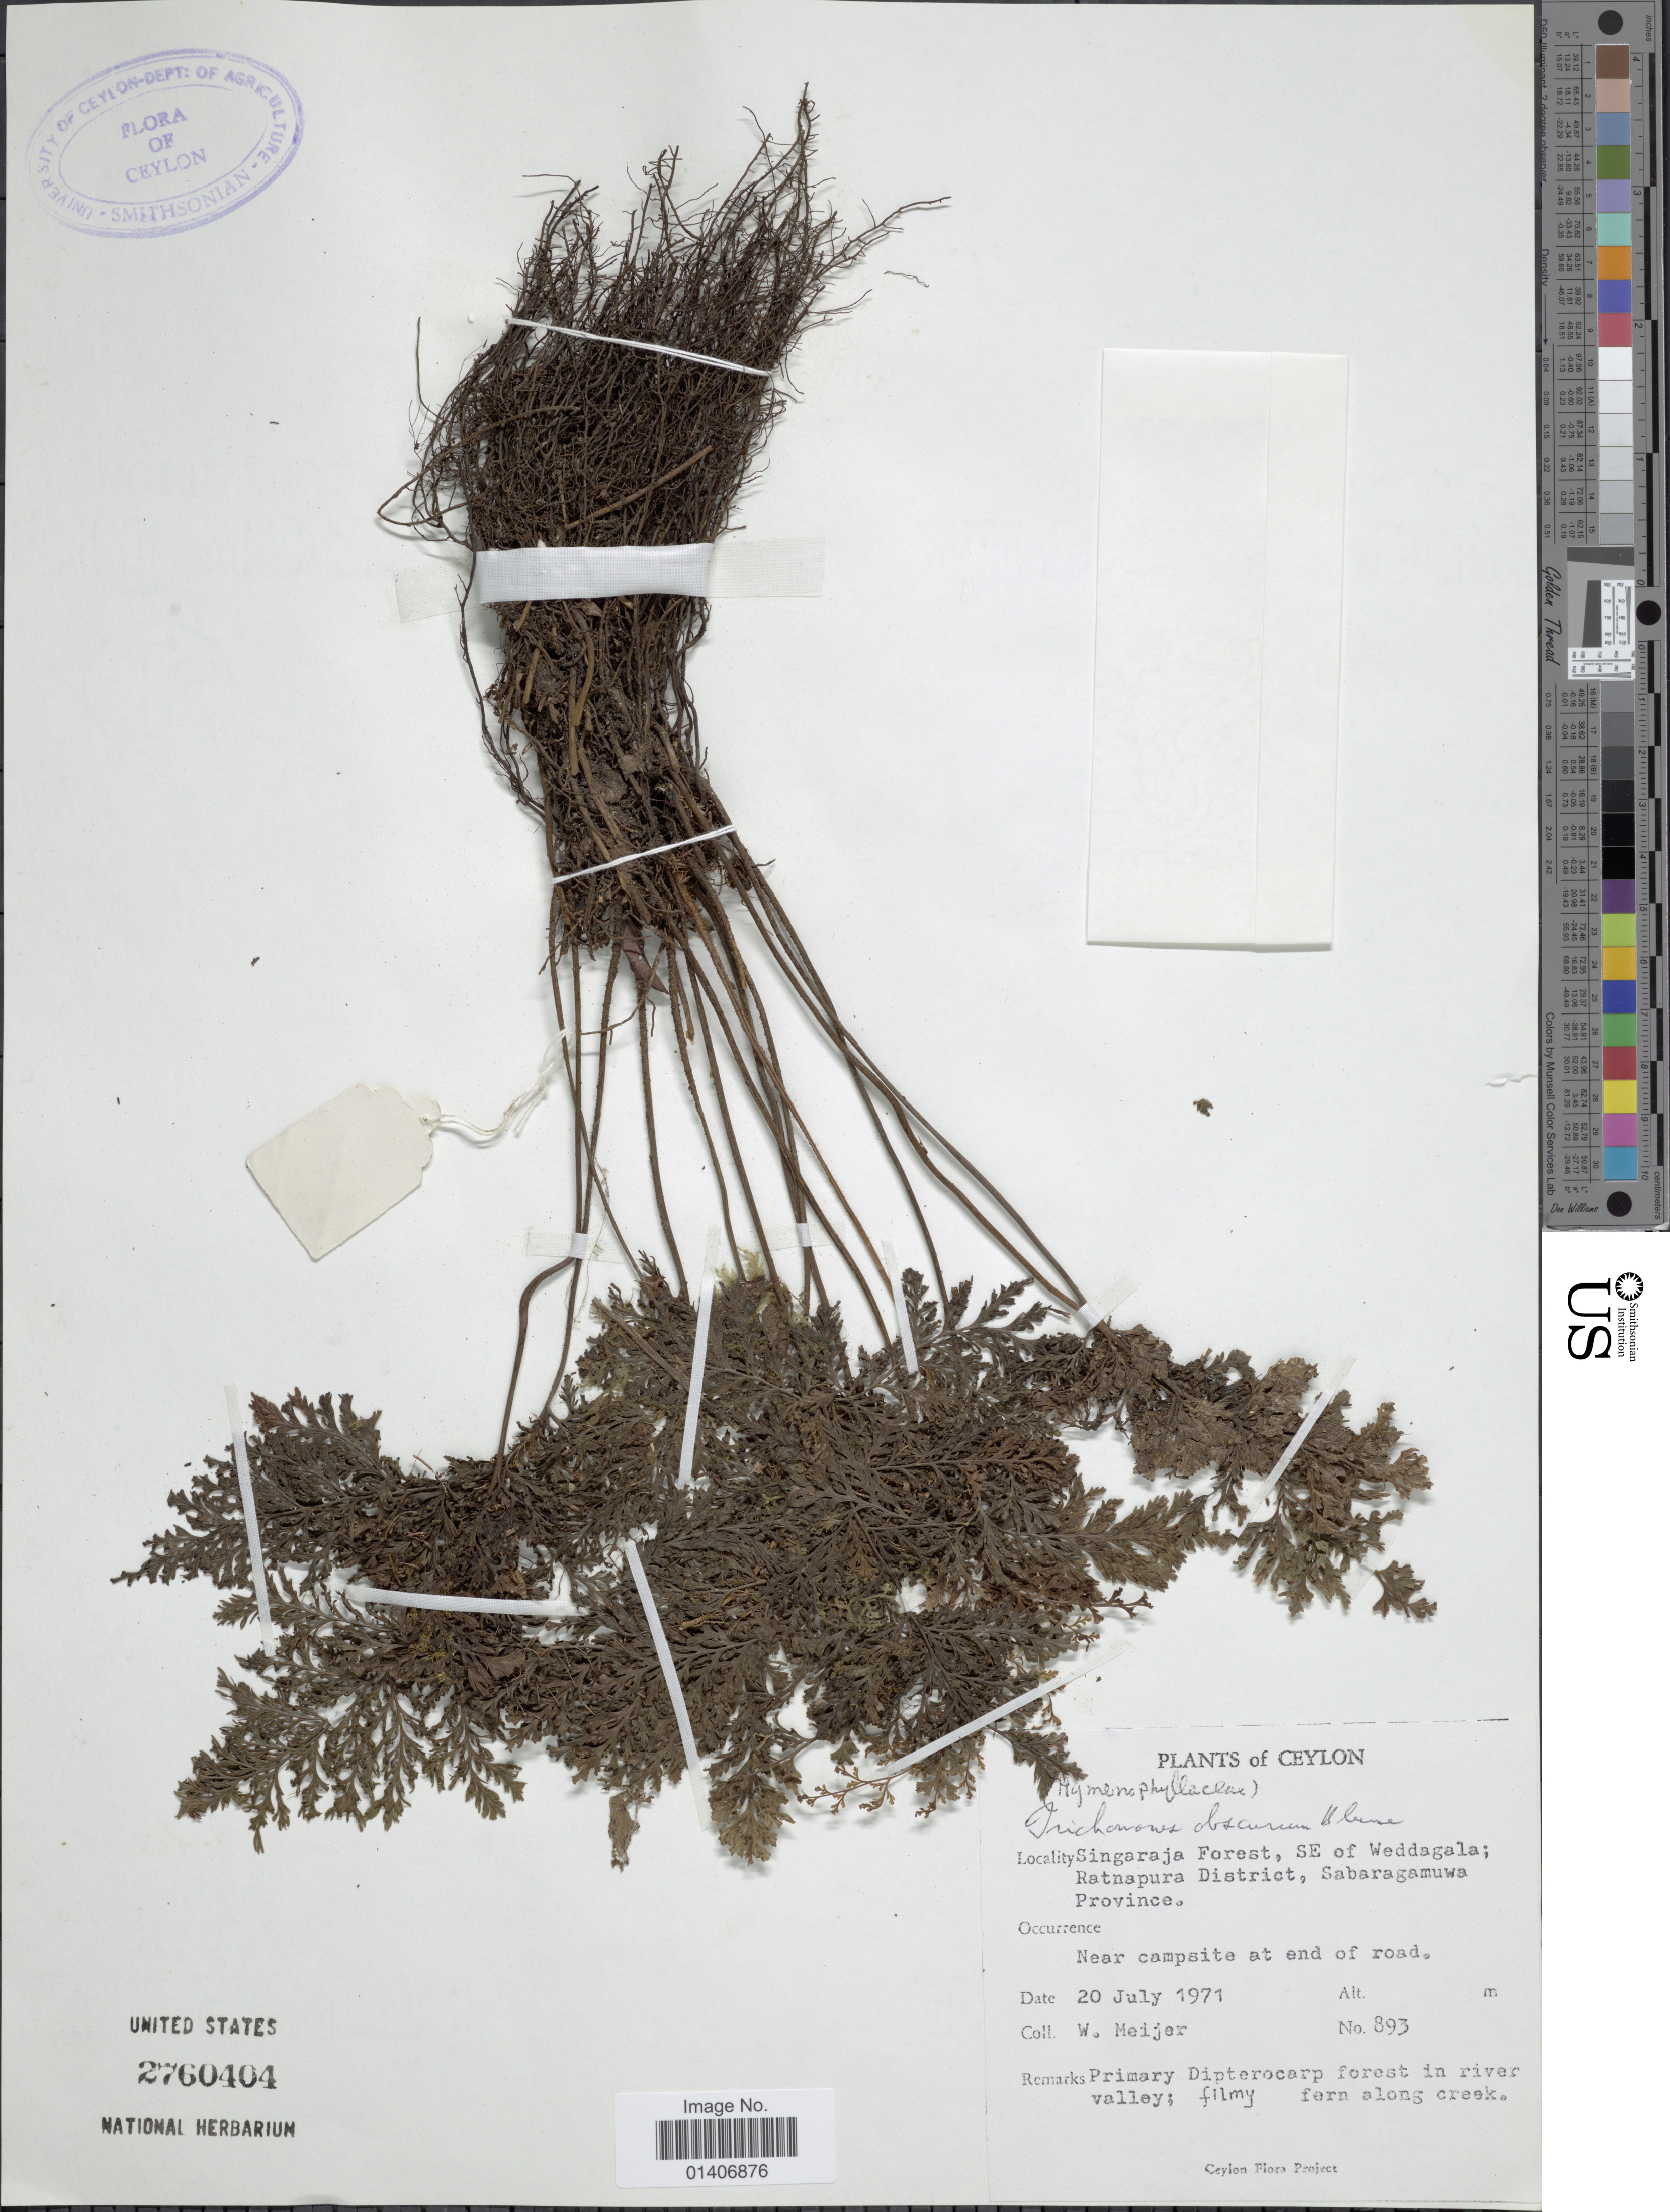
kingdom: Plantae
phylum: Tracheophyta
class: Polypodiopsida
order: Hymenophyllales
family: Hymenophyllaceae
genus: Abrodictyum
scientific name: Abrodictyum obscurum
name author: (Blume) Ebihara & K. Iwats.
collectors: W. Meijer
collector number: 893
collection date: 1971-07-20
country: Sri Lanka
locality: Ceylon, Singaraja Forest, SE of Weddagala; ratnapura District, Sabaragamuwa Province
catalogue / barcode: US 2760404